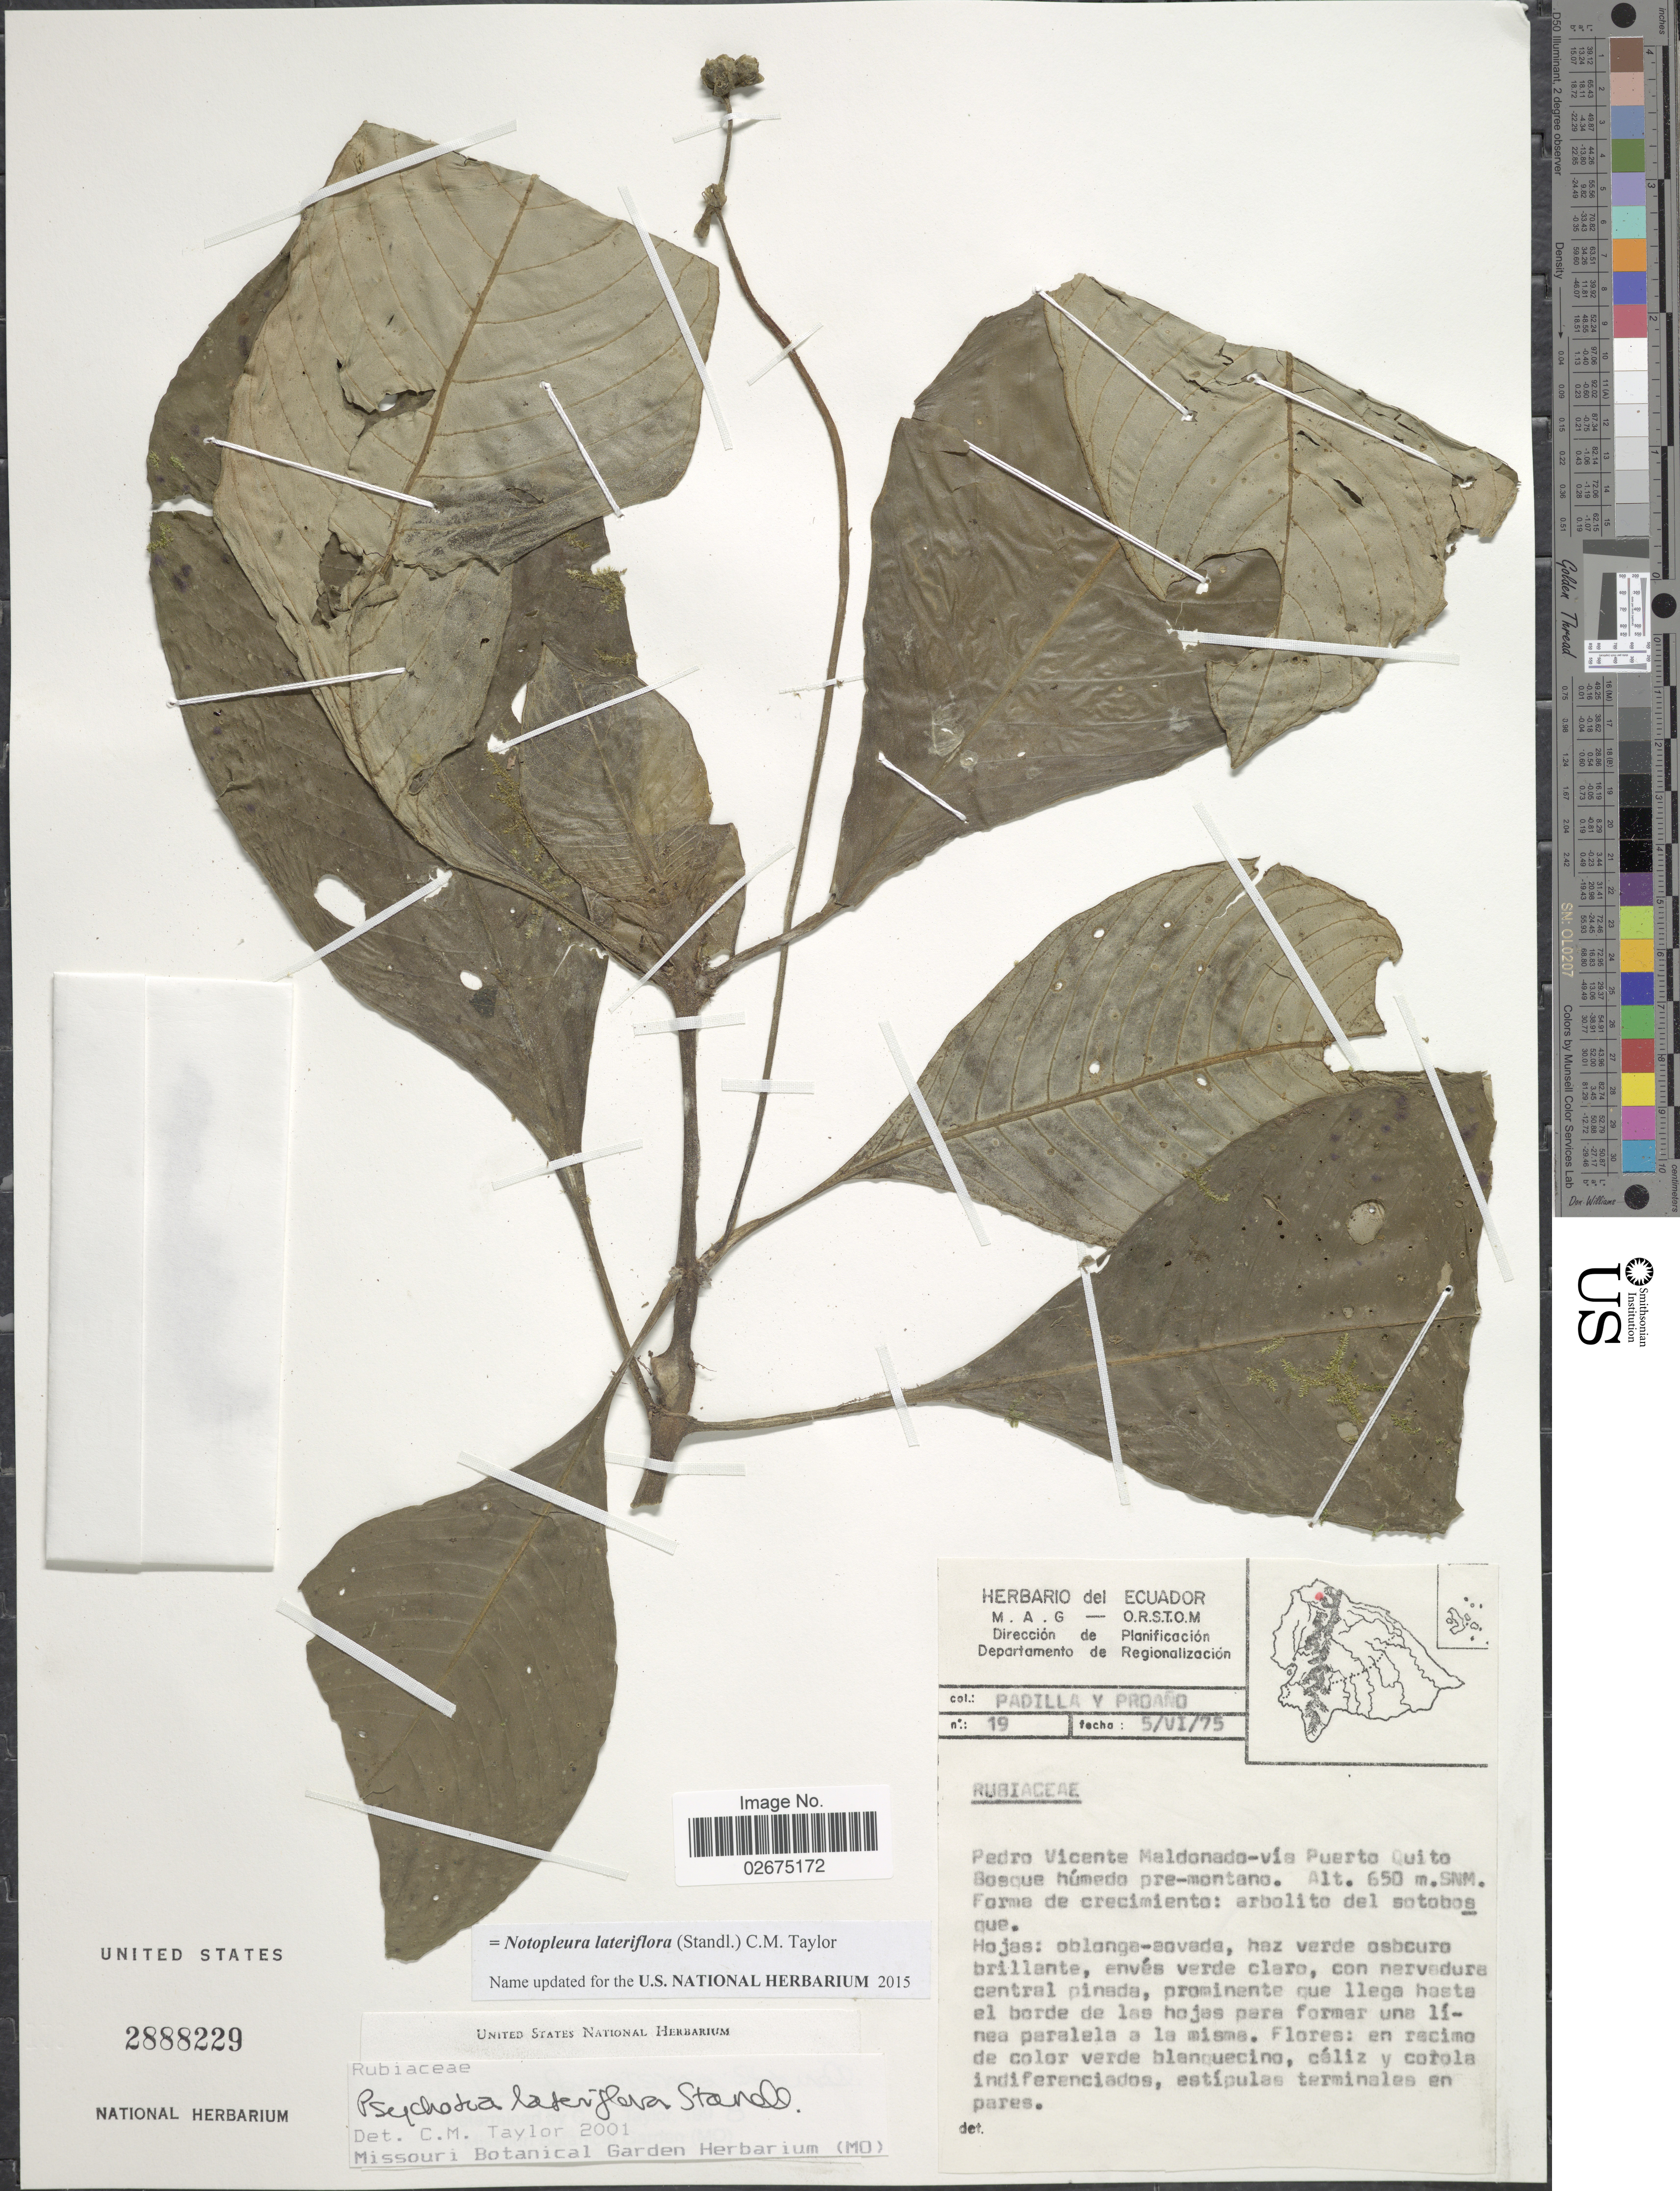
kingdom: Plantae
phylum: Tracheophyta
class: Magnoliopsida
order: Gentianales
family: Rubiaceae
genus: Notopleura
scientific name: Notopleura lateriflora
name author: (Standl.) C.M. Taylor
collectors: Padilla & E. Proaño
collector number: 19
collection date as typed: Transcribed d/m/y: 5/6/75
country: Ecuador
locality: Pedro Vicente Maldonado-via Puerto Quito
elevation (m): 650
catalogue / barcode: US 2888229